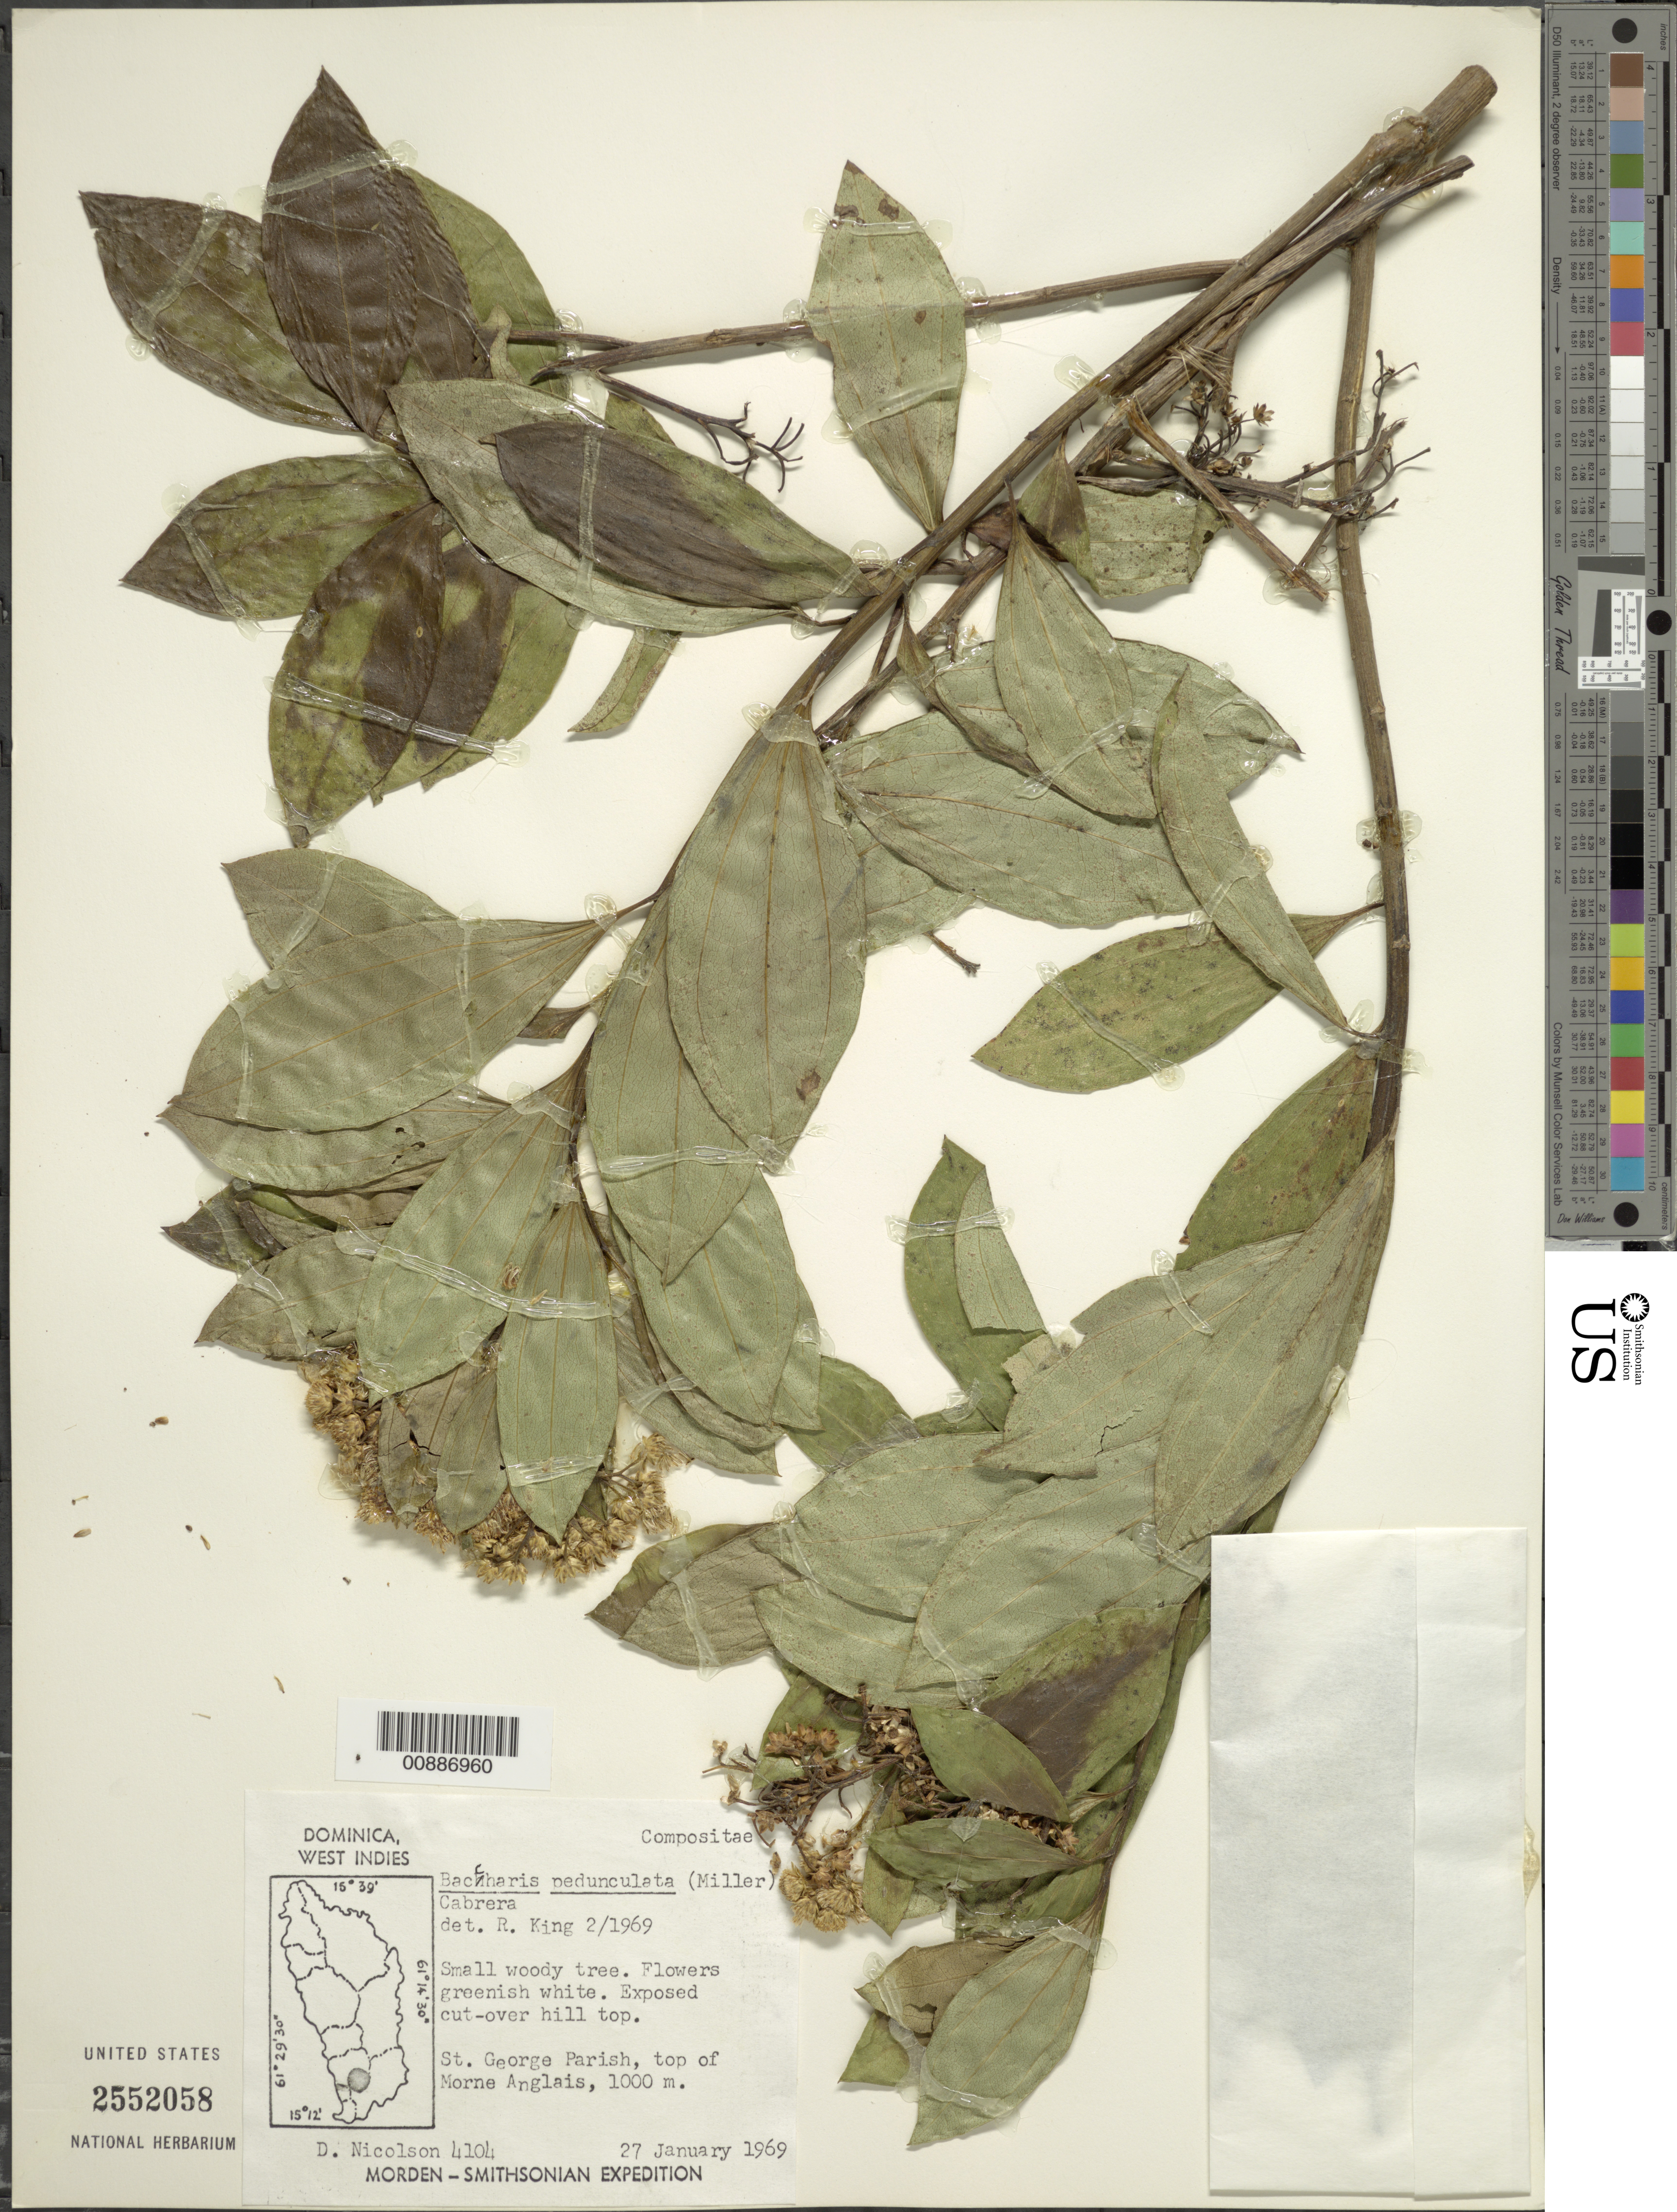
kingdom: Plantae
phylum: Tracheophyta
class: Magnoliopsida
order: Asterales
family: Asteraceae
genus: Baccharis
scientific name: Baccharis pedunculata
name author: (Mill.) Cabrera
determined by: King, Robert M.; Proctor, G. R.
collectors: D. H. Nicolson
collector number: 4104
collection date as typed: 27 Jan 1969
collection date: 1969-01-27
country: Dominica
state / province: St. George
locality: Top of Morne Anglais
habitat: Exposed, cut-over hill top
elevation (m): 1000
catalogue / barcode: US 2552058